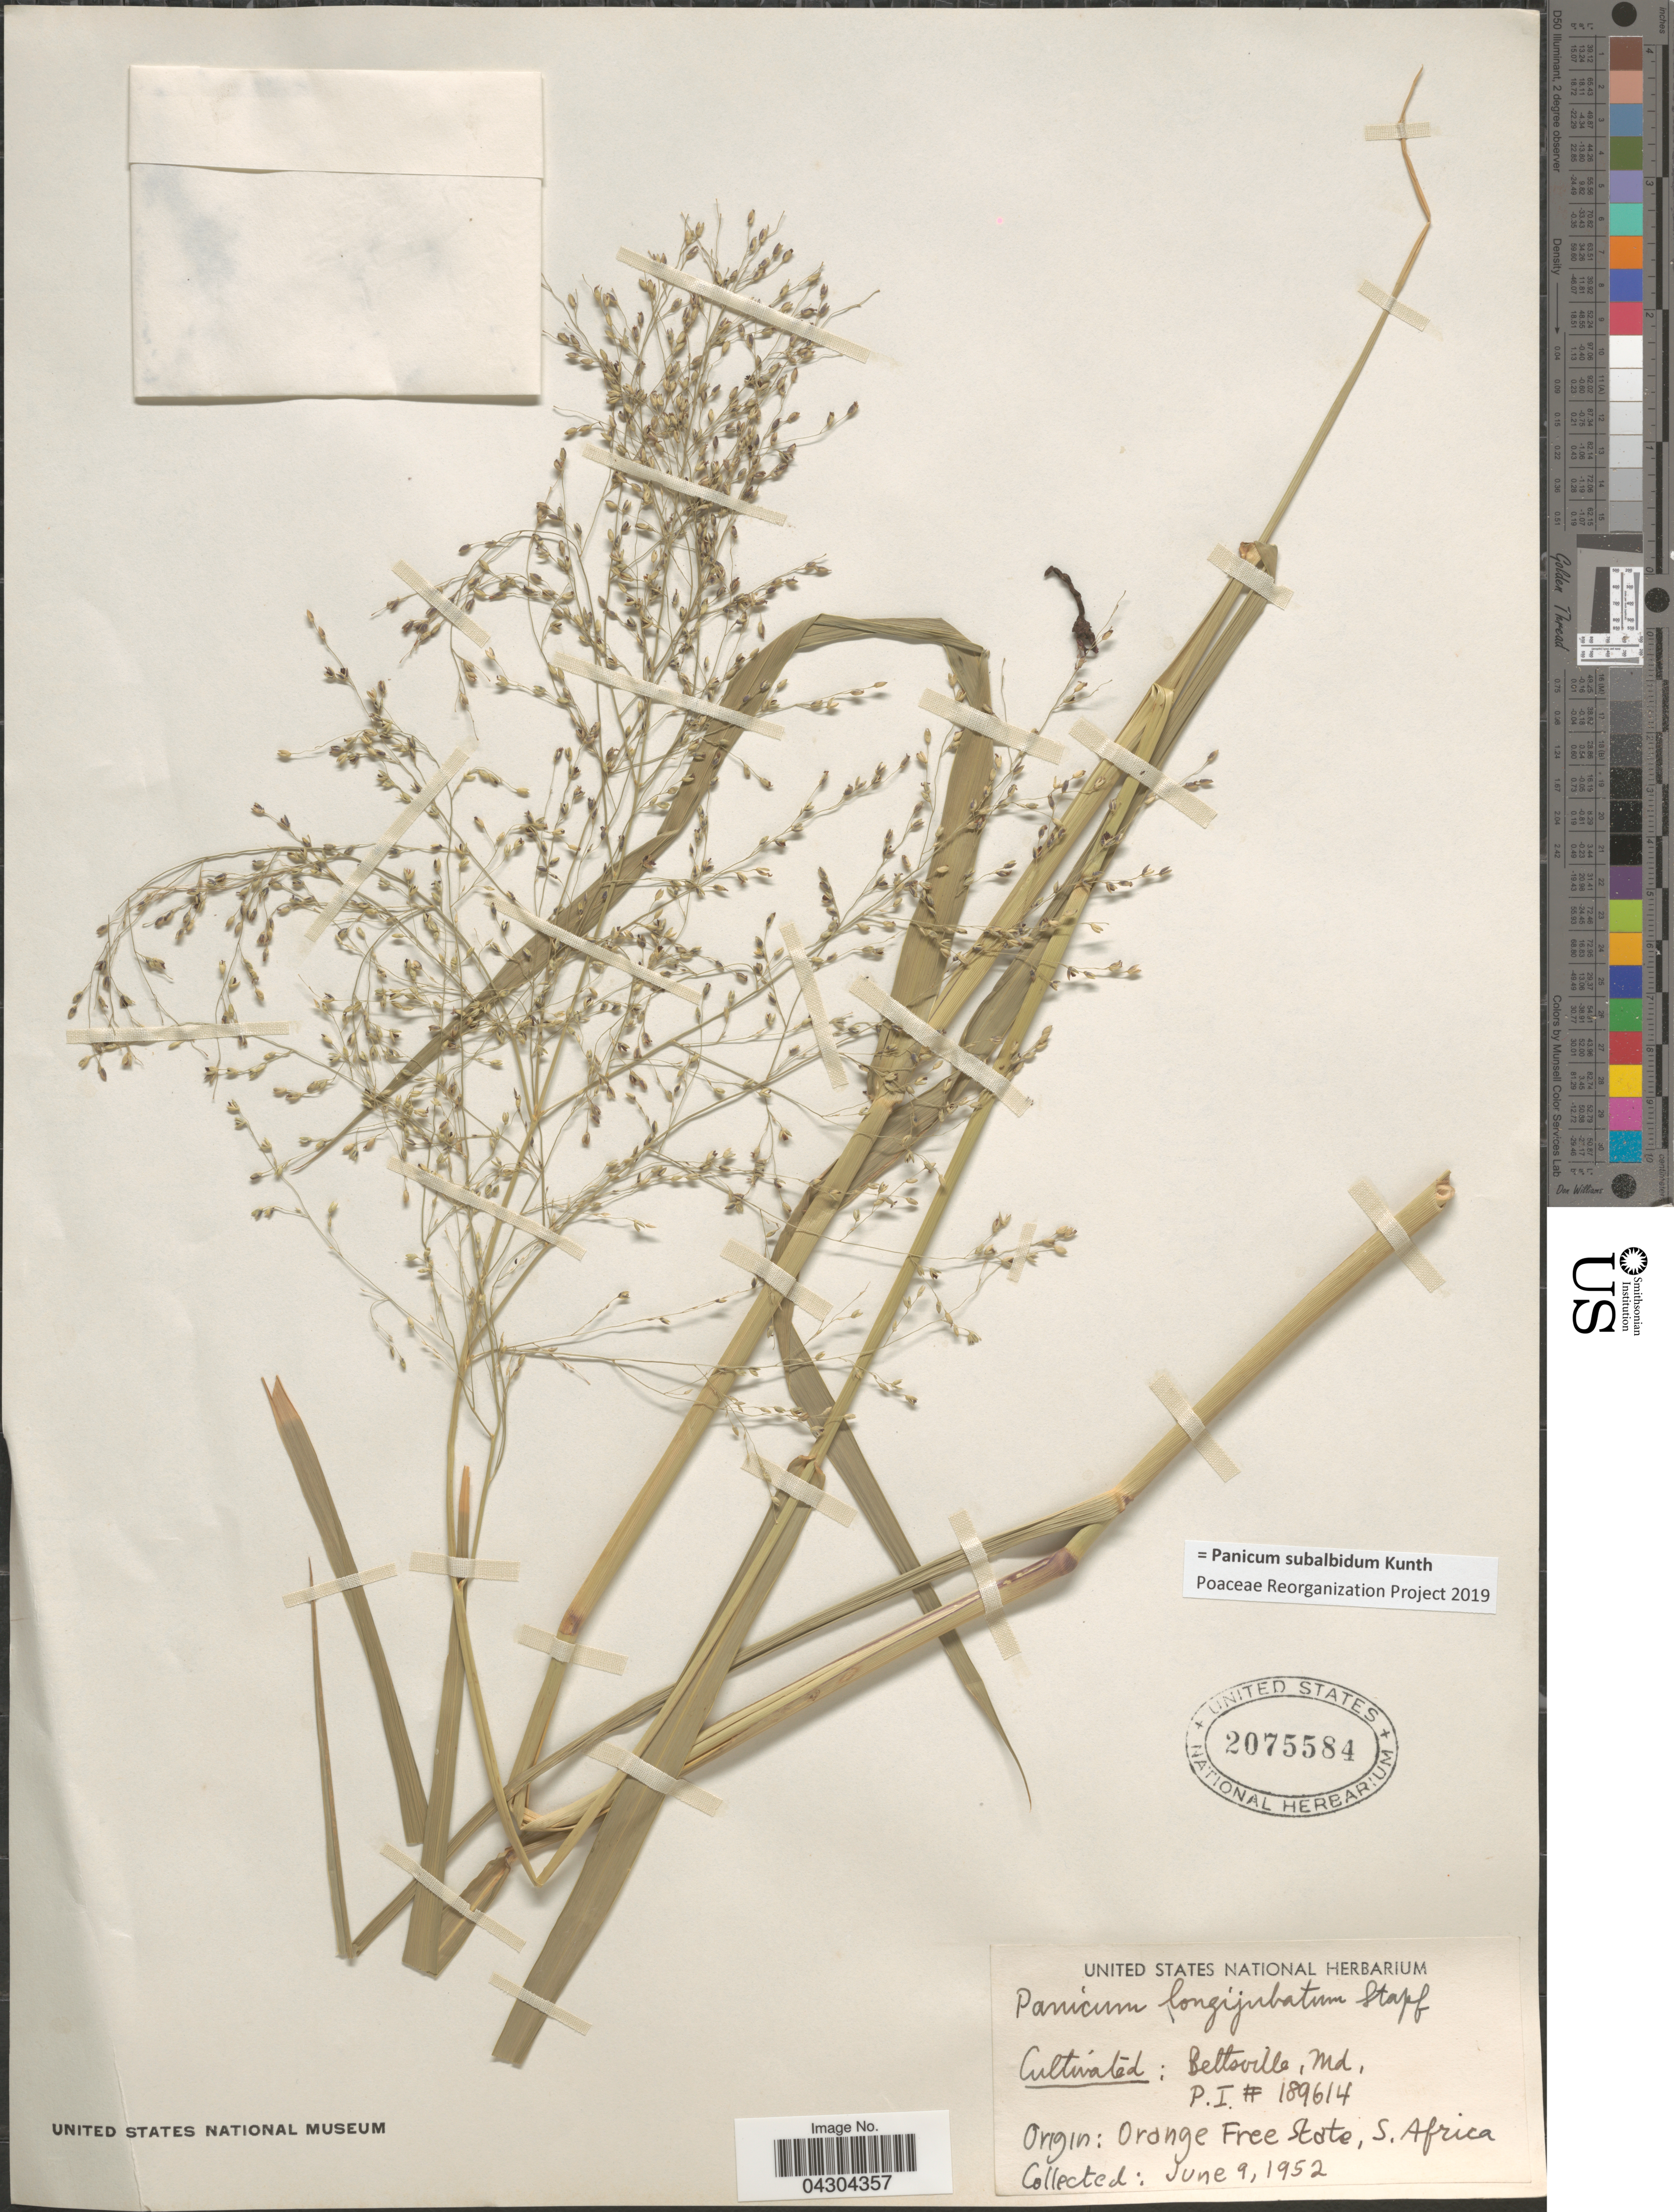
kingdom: Plantae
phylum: Tracheophyta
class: Liliopsida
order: Poales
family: Poaceae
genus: Panicum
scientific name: Panicum subalbidum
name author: Kunth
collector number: P.I.189614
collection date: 1952-06-09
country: United States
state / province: Maryland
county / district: Prince George's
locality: Beltsville.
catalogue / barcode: US 2075584